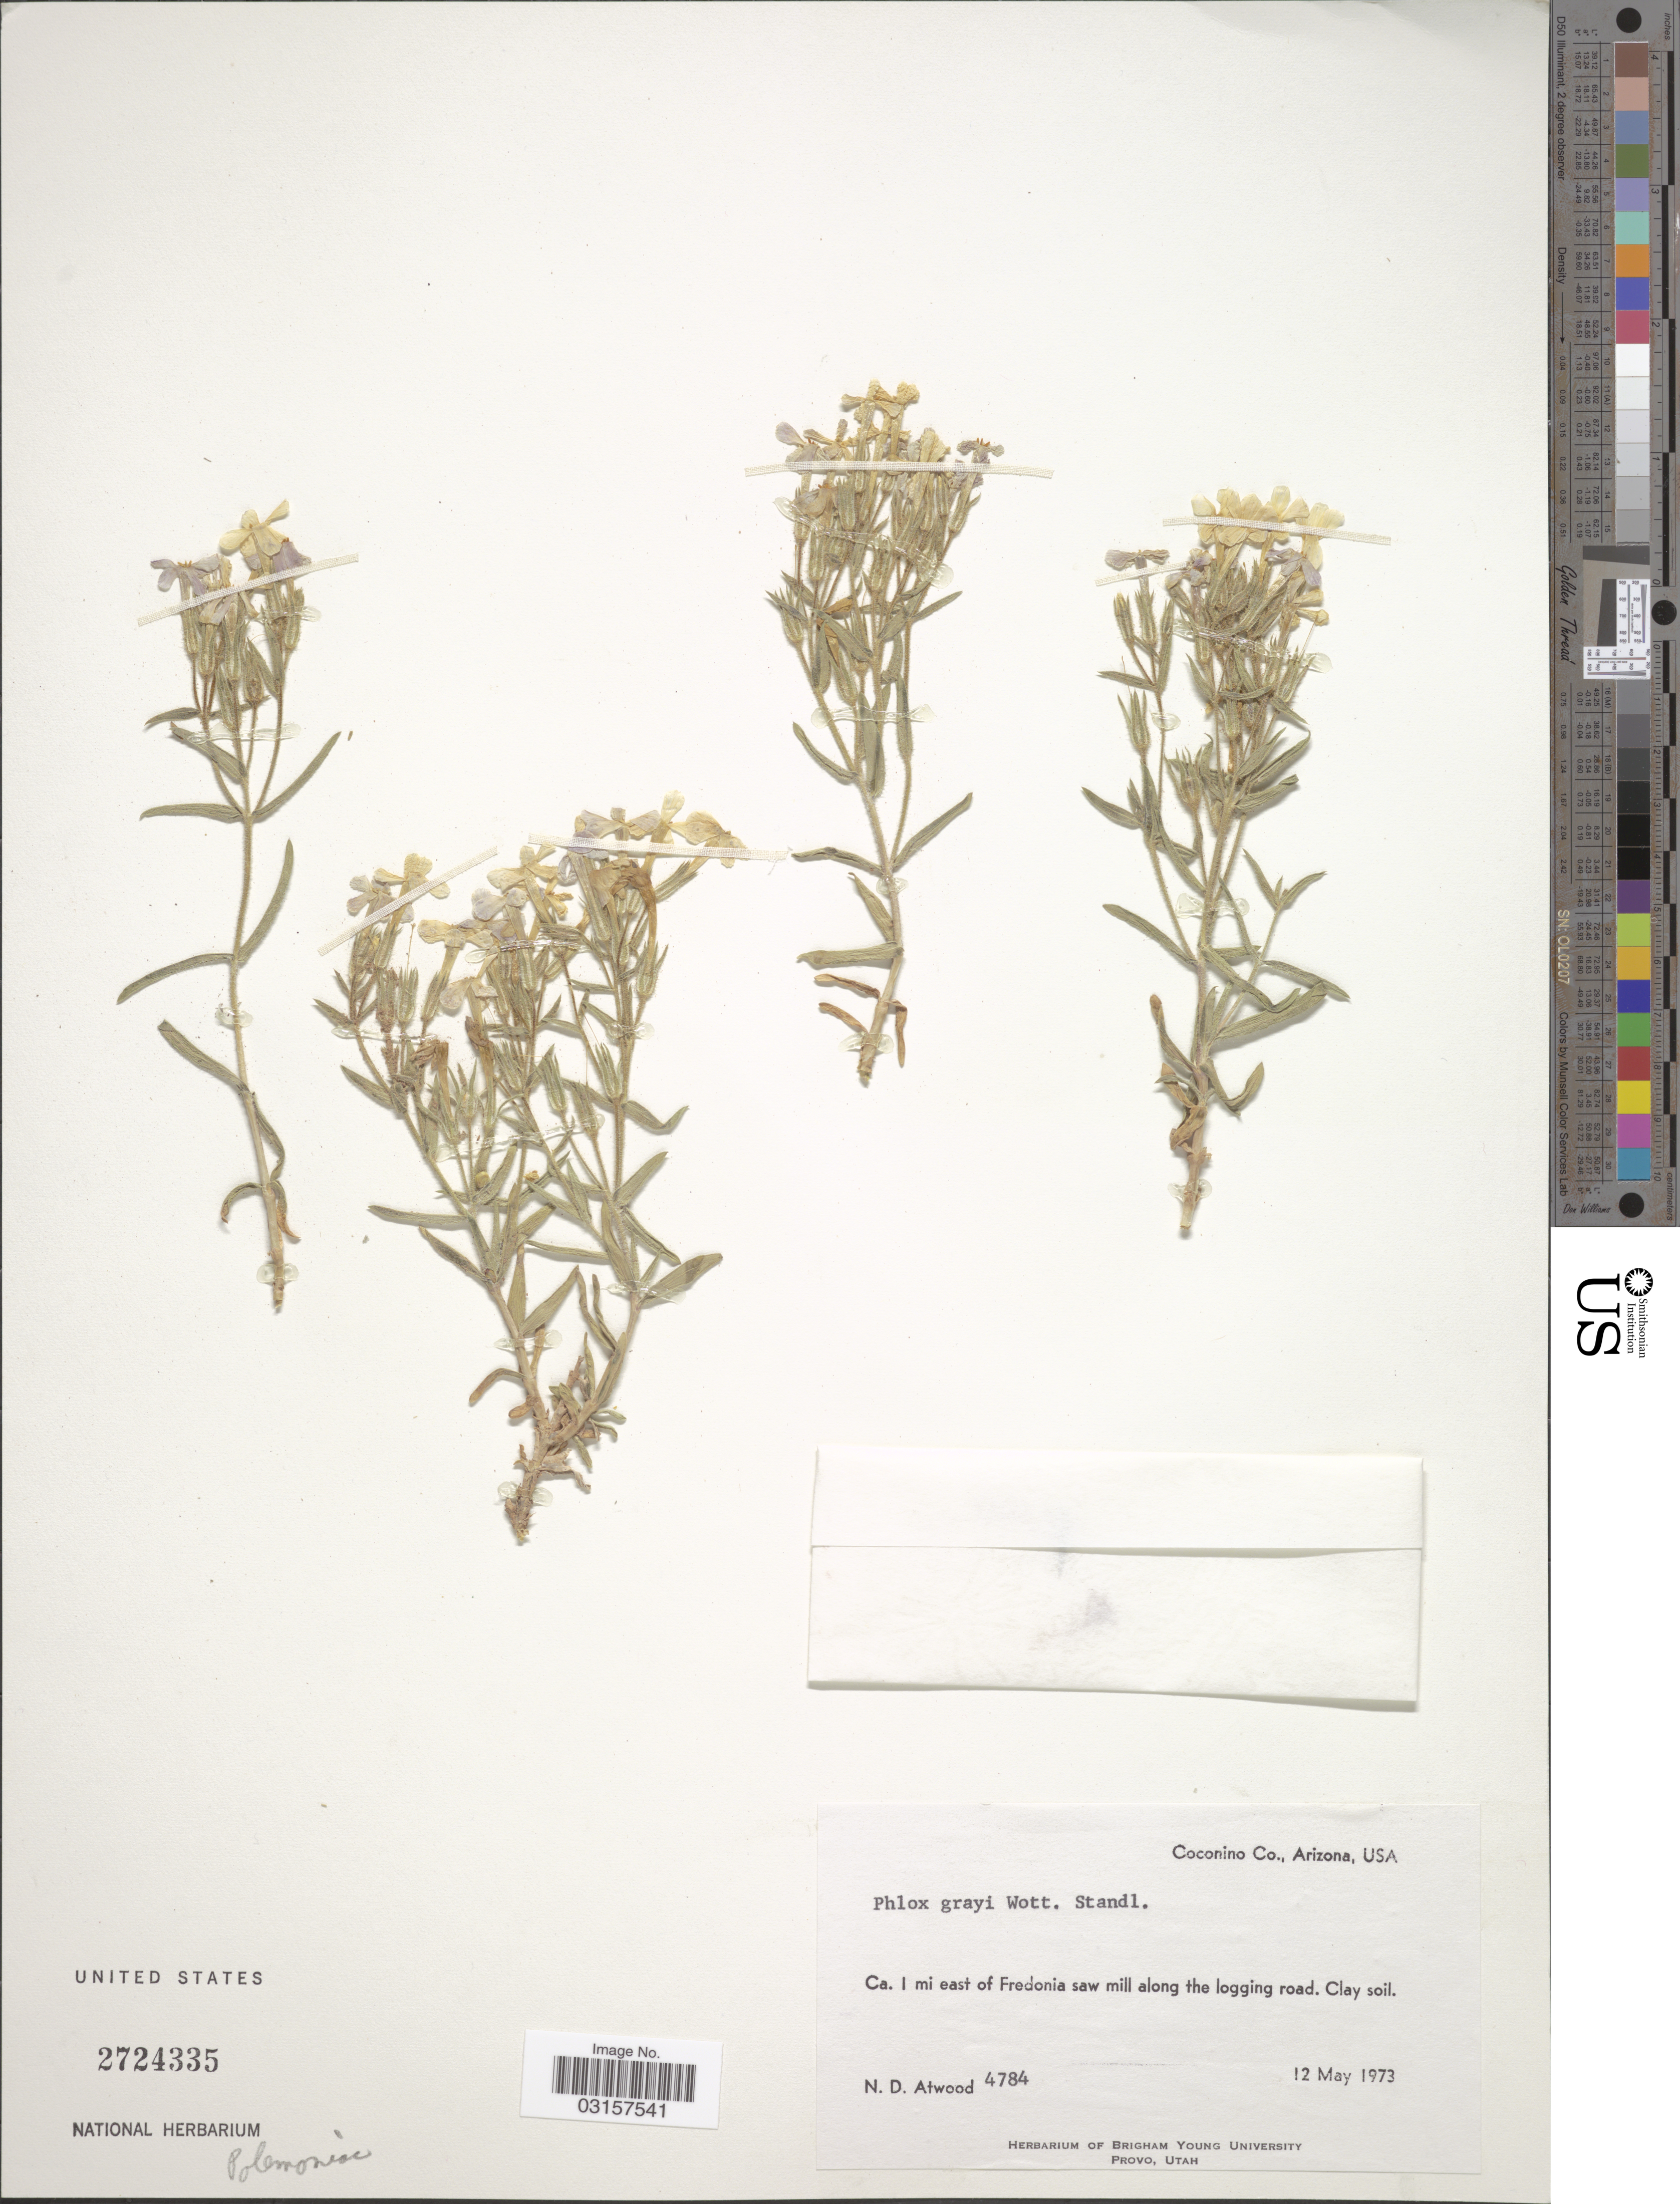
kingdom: Plantae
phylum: Tracheophyta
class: Magnoliopsida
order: Ericales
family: Polemoniaceae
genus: Phlox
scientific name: Phlox stansburyi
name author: (Torr.) A. Heller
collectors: N. Atwood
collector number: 4784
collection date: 1973-05-12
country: United States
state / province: Arizona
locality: Coconino Co., Ca. 1 mi. east of Fredonia saw mill along the logging road.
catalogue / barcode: US 2724335